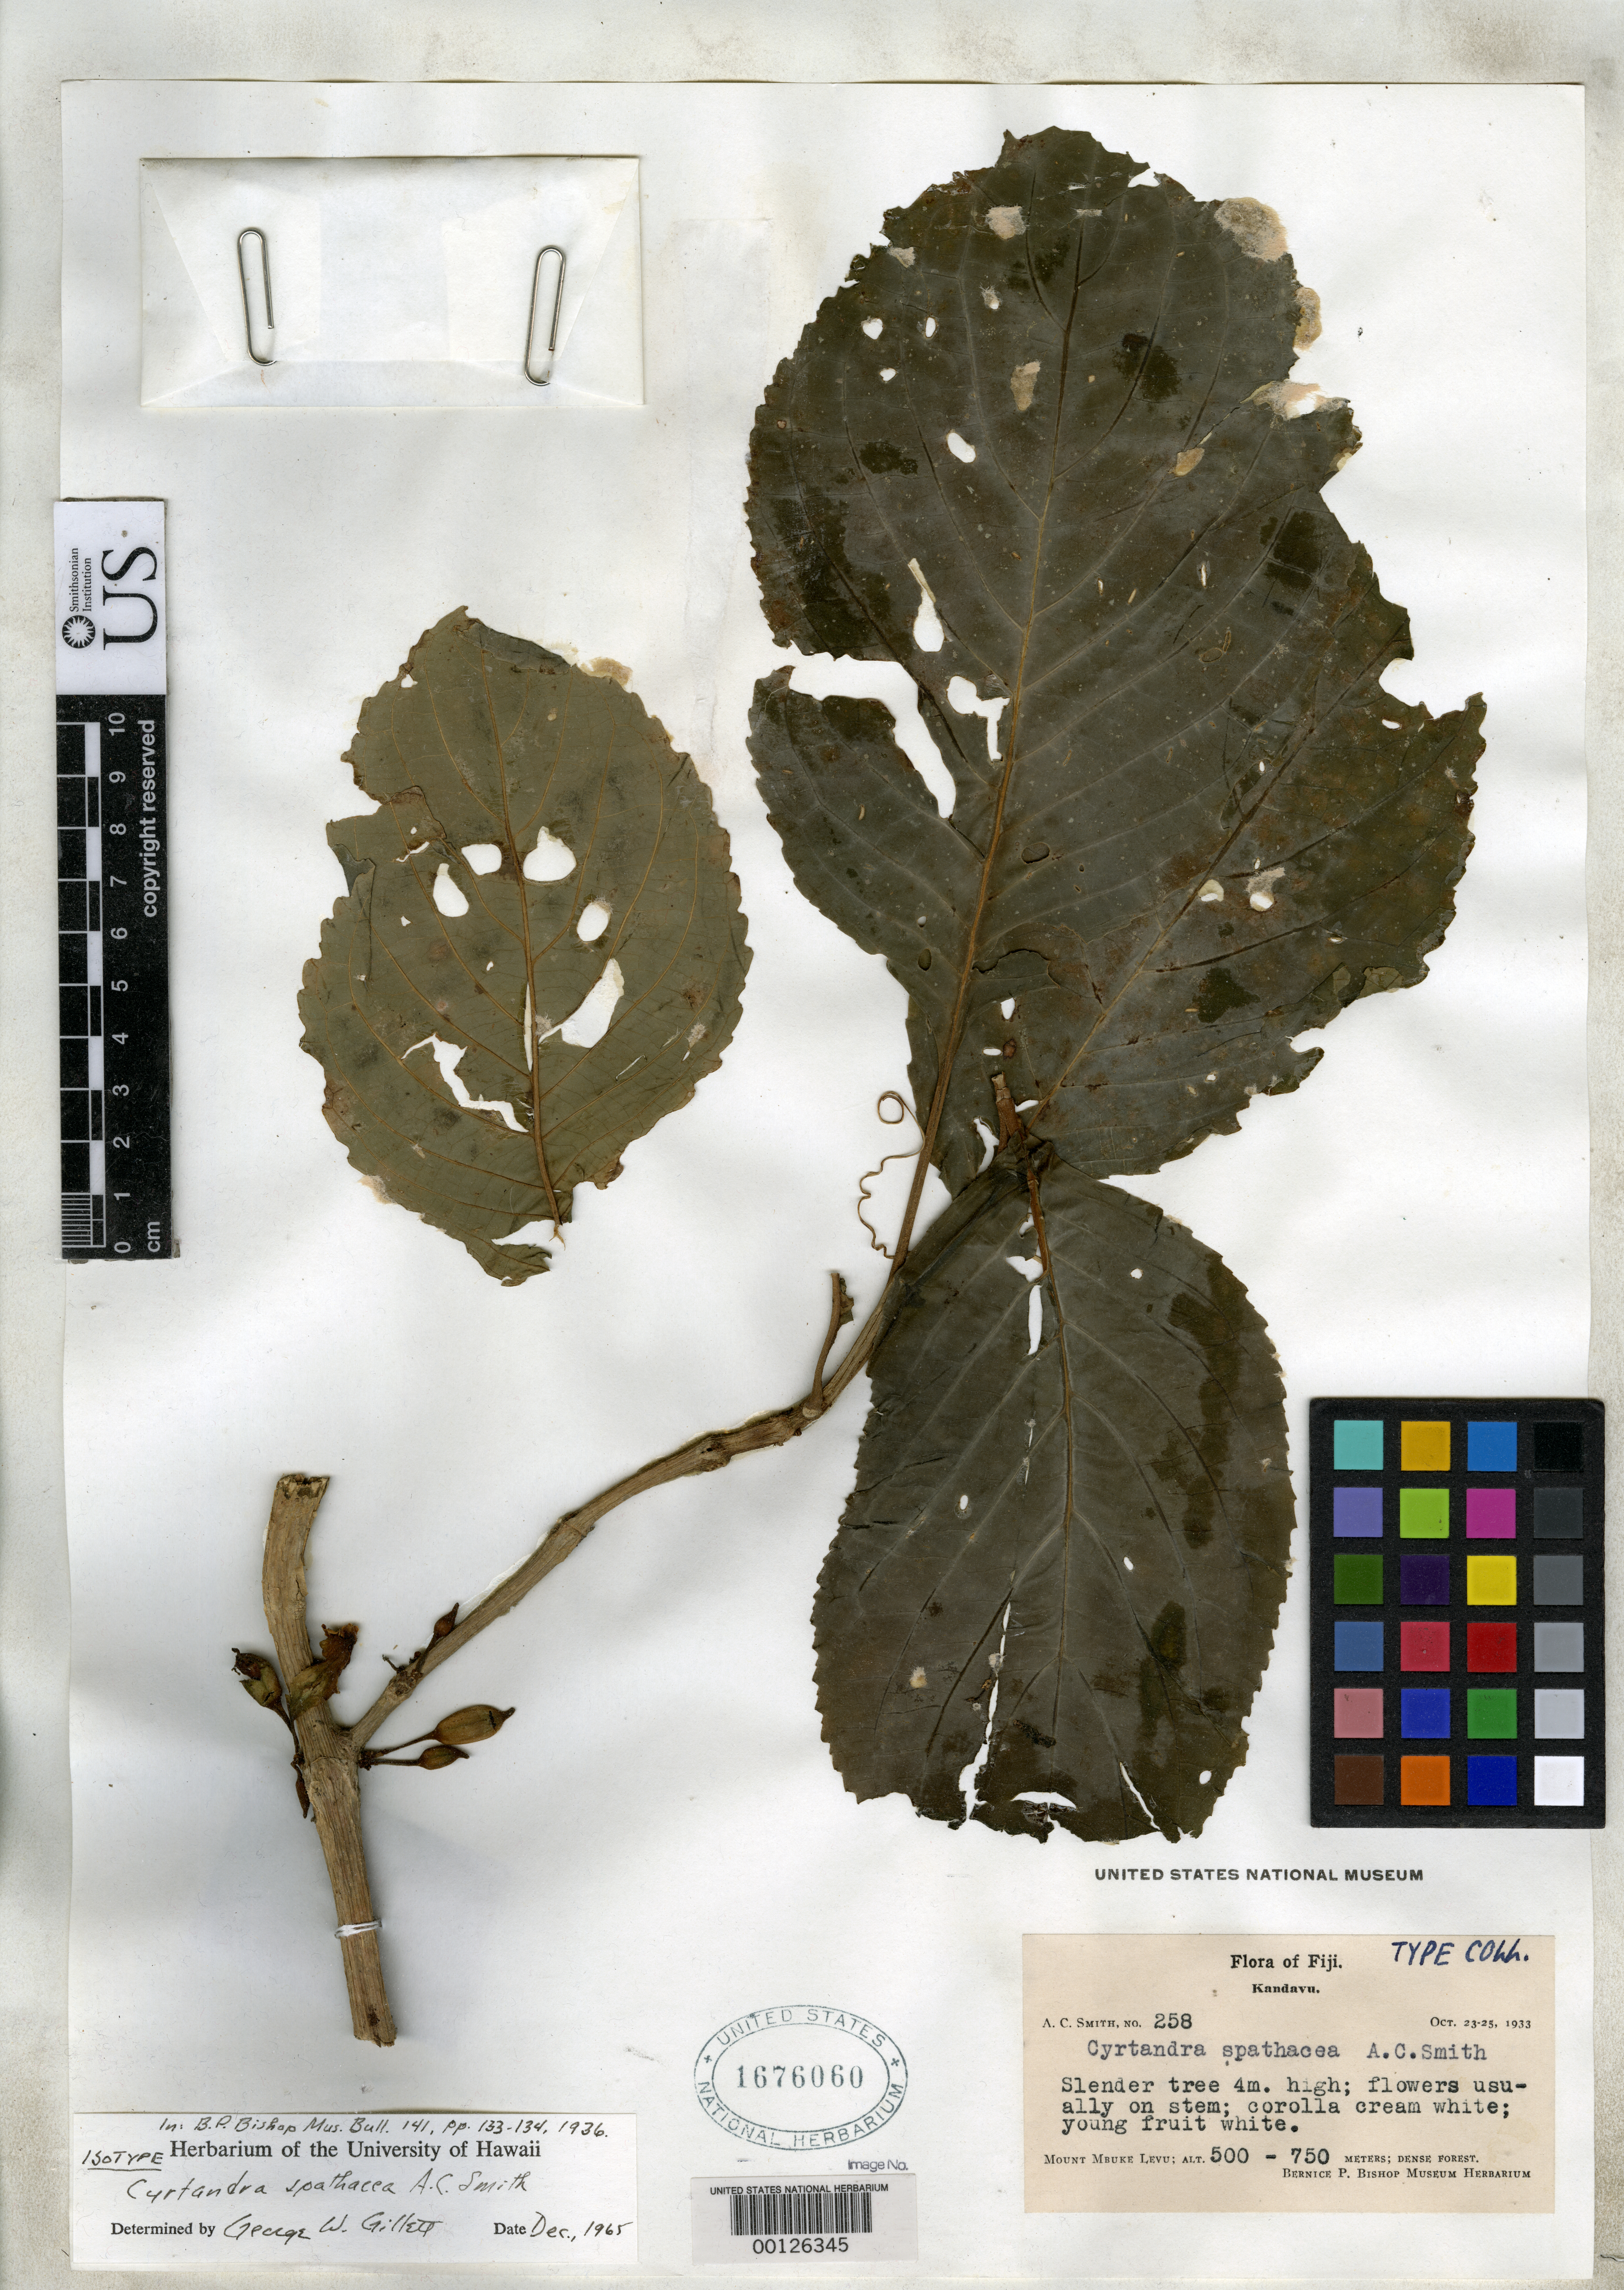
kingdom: Plantae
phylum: Tracheophyta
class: Magnoliopsida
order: Lamiales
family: Gesneriaceae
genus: Cyrtandra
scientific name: Cyrtandra spathacea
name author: A.C. Sm.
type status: Isotype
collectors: A. C. Smith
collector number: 258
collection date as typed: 25 Oct 1933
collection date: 1933-10-25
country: Fiji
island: Kadavu [Kandavu]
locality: Mt. Mbuke Levu.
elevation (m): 500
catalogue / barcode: US 1676060